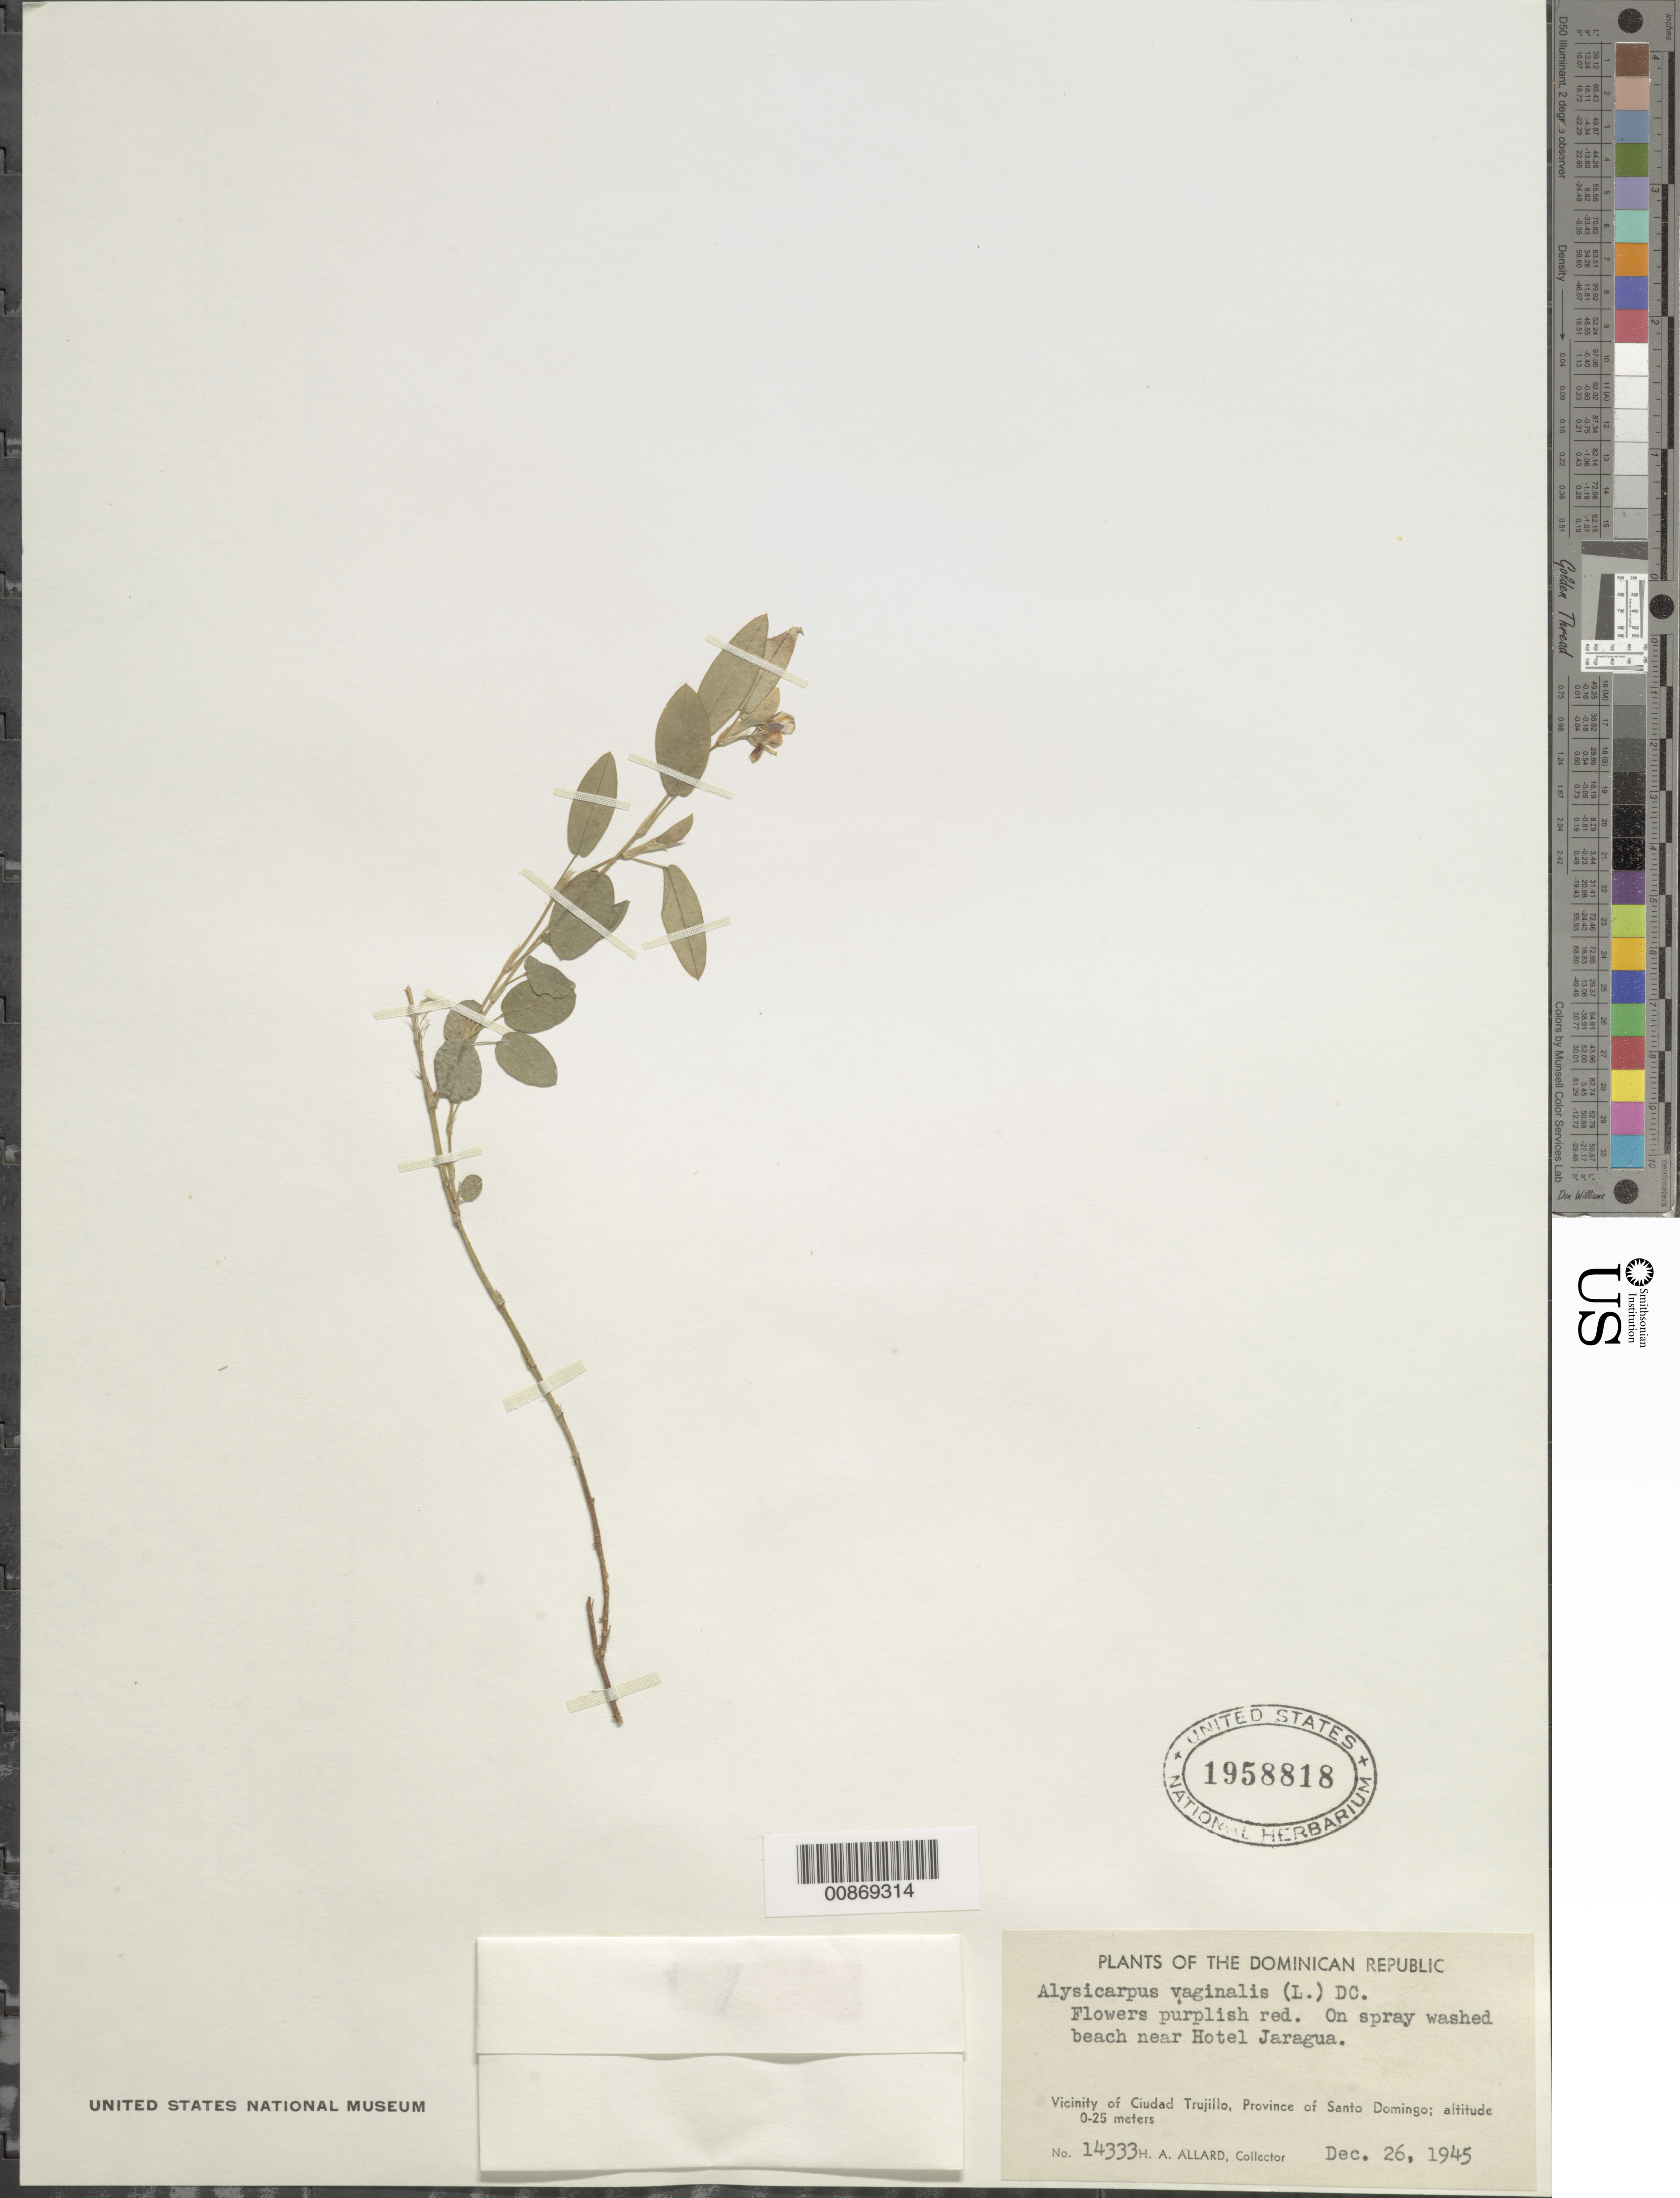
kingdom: Plantae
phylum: Tracheophyta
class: Magnoliopsida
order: Fabales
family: Fabaceae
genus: Alysicarpus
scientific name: Alysicarpus vaginalis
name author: (L.) DC.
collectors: H. A. Allard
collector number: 14333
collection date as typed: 26 Dec 1945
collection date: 1945-12-26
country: Dominican Republic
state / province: Distrito Nacional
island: Hispaniola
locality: Vicinity of Ciudad Trujillo, Province of Santo Domingo (obsolete). Near Hotel Jaragua.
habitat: On spray washed beach.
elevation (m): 0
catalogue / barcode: US 1958818